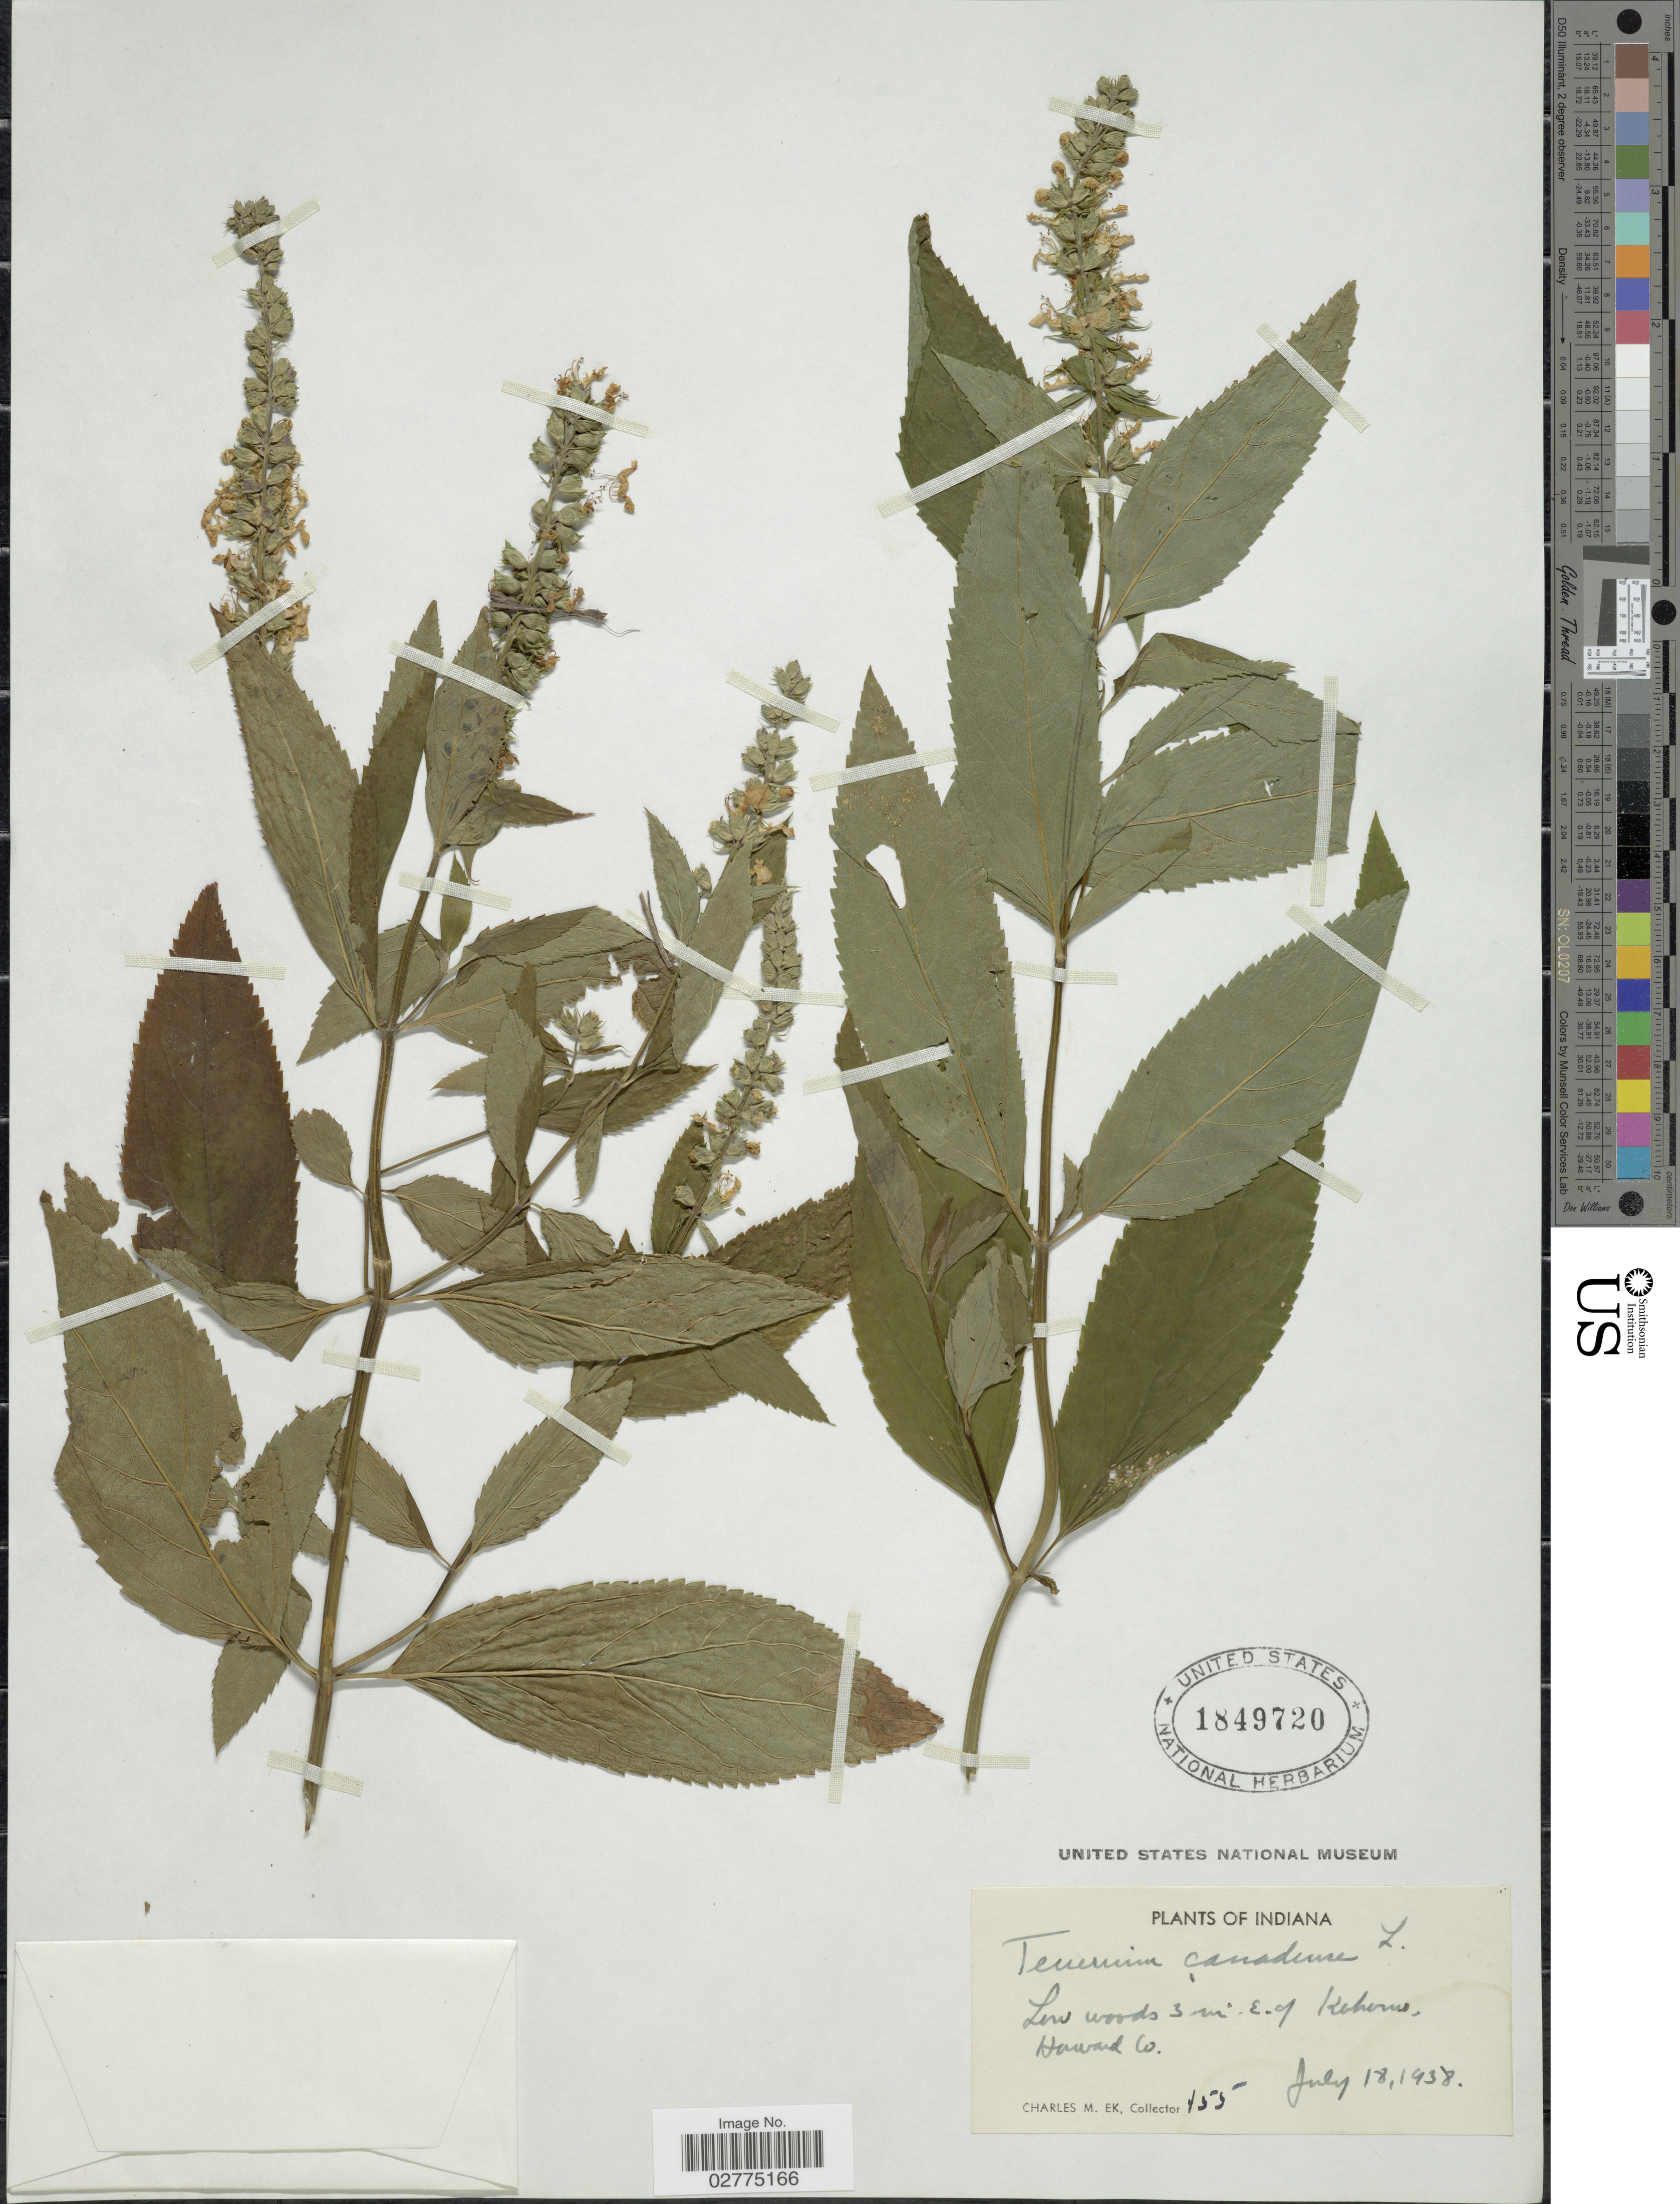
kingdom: Plantae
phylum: Tracheophyta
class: Magnoliopsida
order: Lamiales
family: Lamiaceae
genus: Teucrium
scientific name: Teucrium canadense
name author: L.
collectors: C. Ek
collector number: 155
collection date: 1938-07-18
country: United States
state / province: Indiana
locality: Low woods 3 mi. E. of Kokomo, Howard Co.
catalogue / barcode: US 1849720